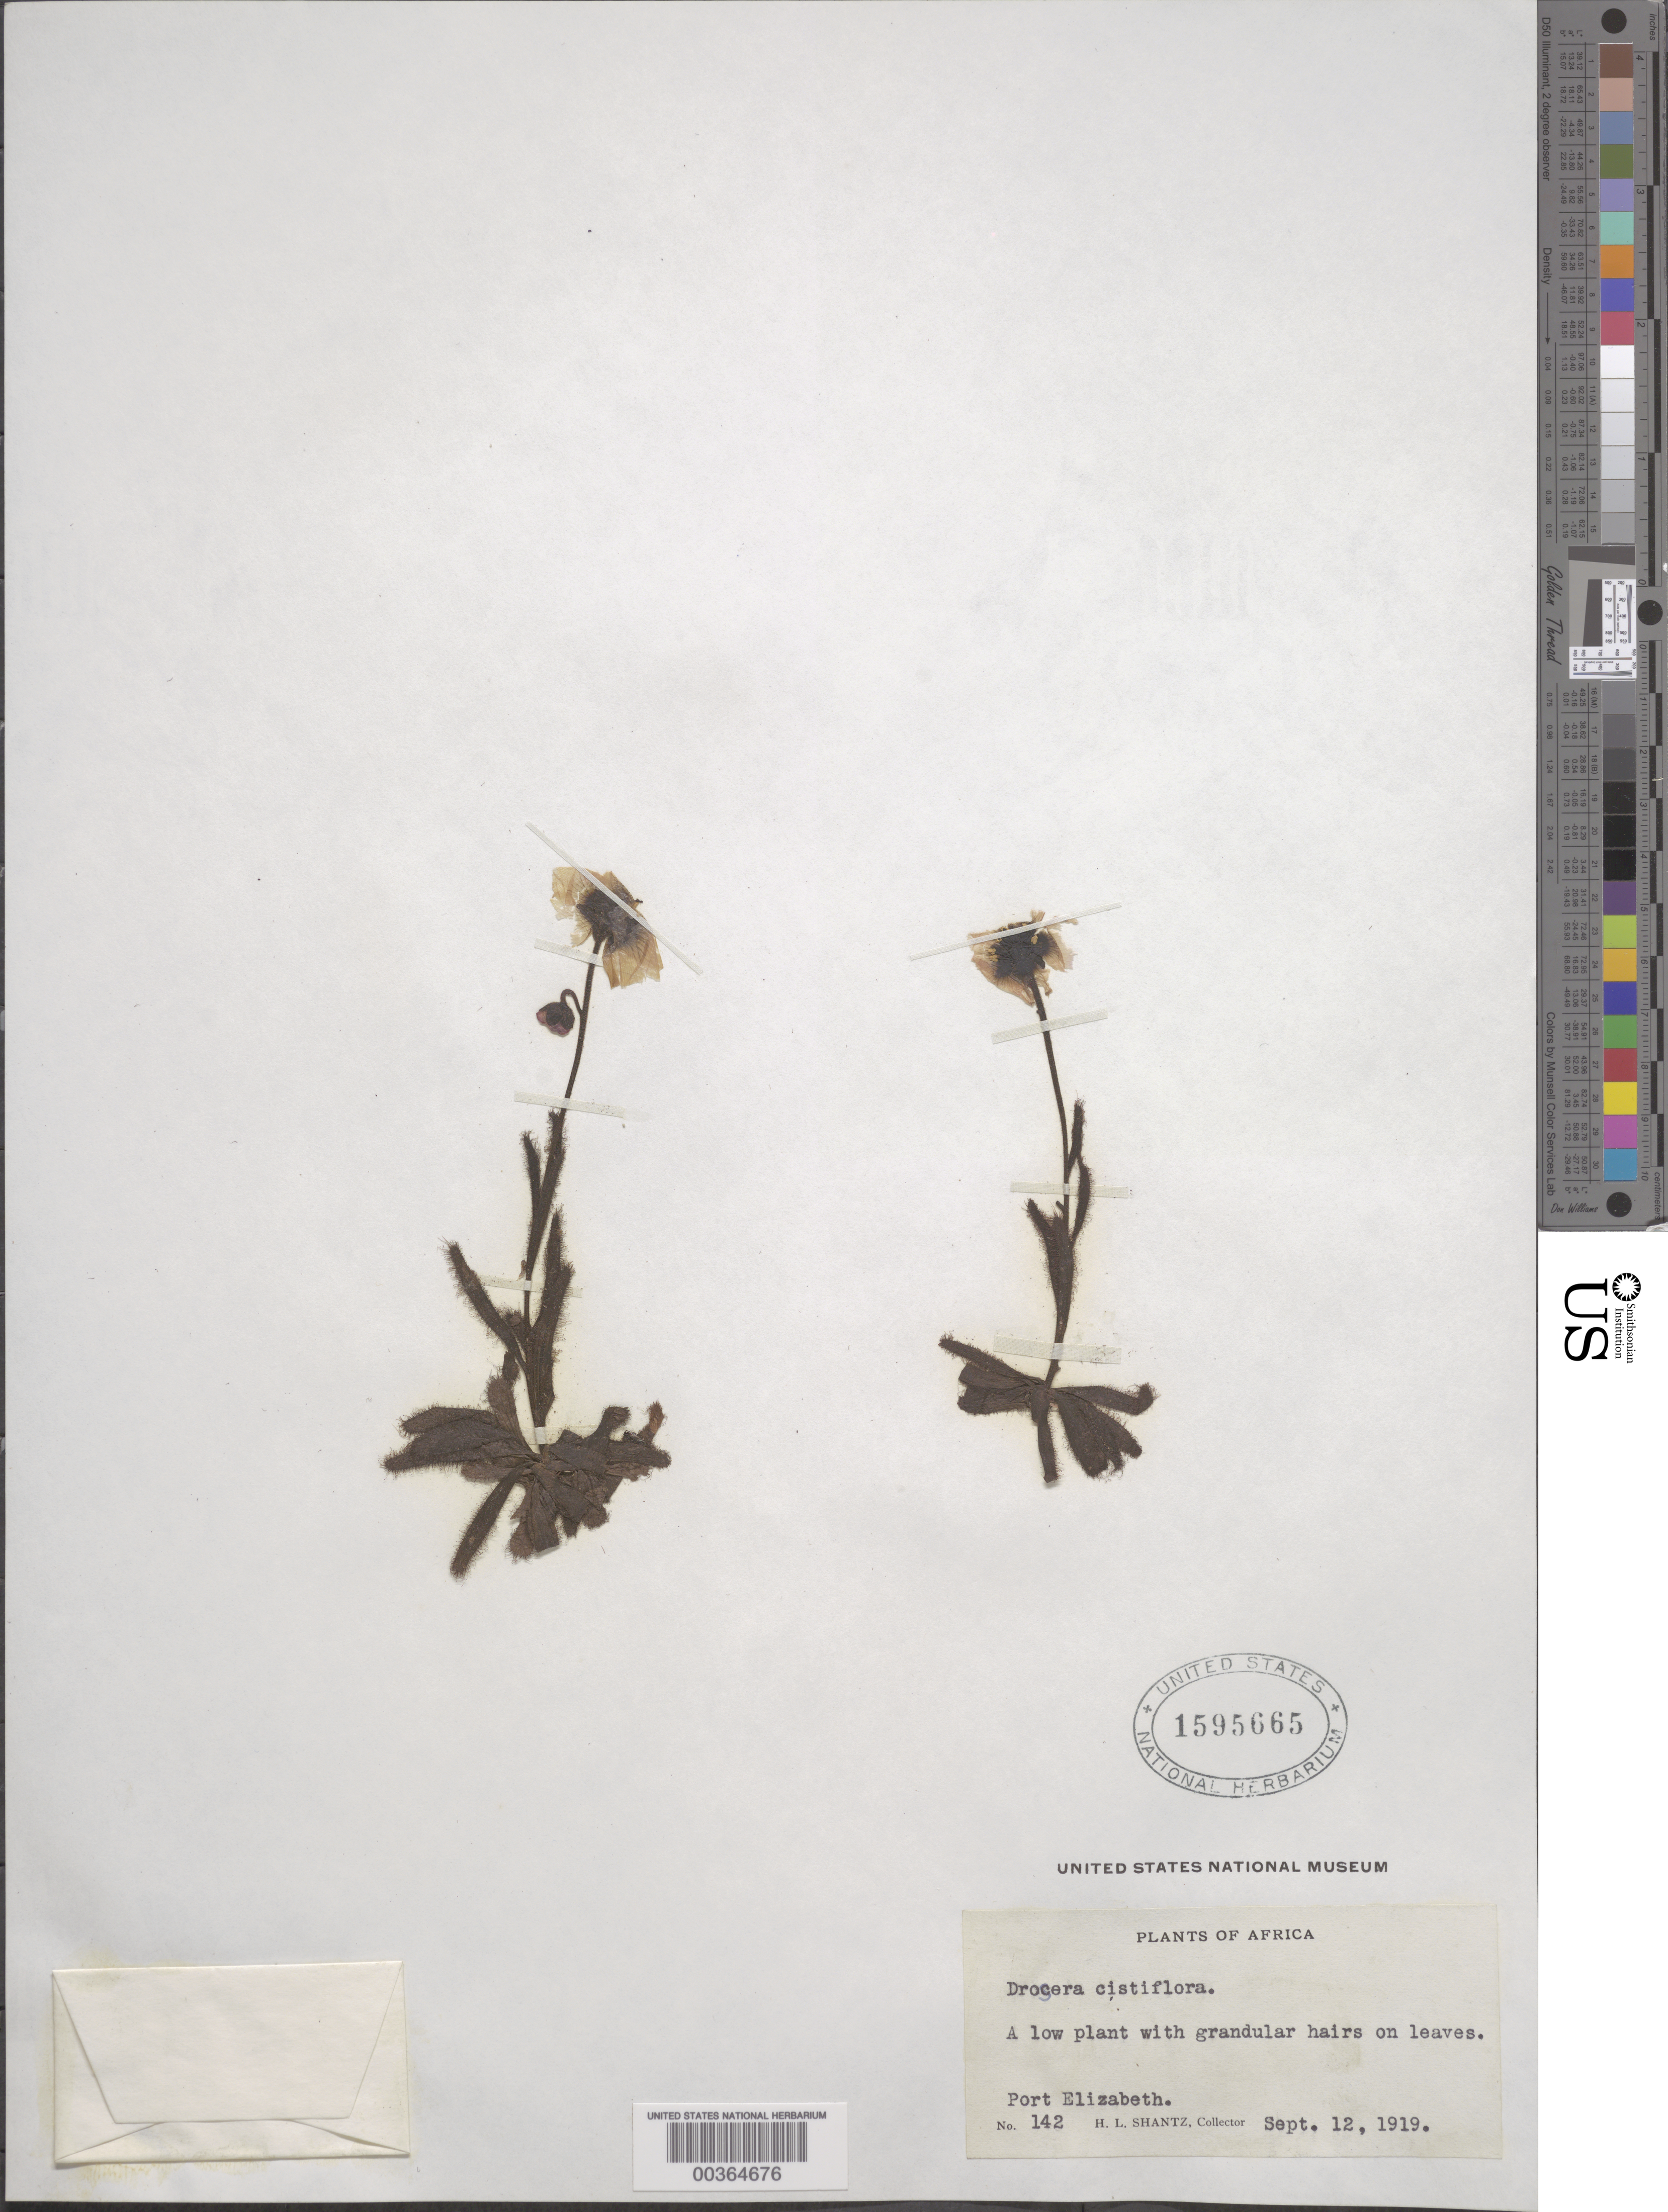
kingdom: Plantae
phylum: Tracheophyta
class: Magnoliopsida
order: Caryophyllales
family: Droseraceae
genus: Drosera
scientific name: Drosera cistiflora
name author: L.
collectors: H. Shantz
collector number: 142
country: South Africa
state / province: Eastern Cape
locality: Port elizabeth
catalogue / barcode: US 1595665